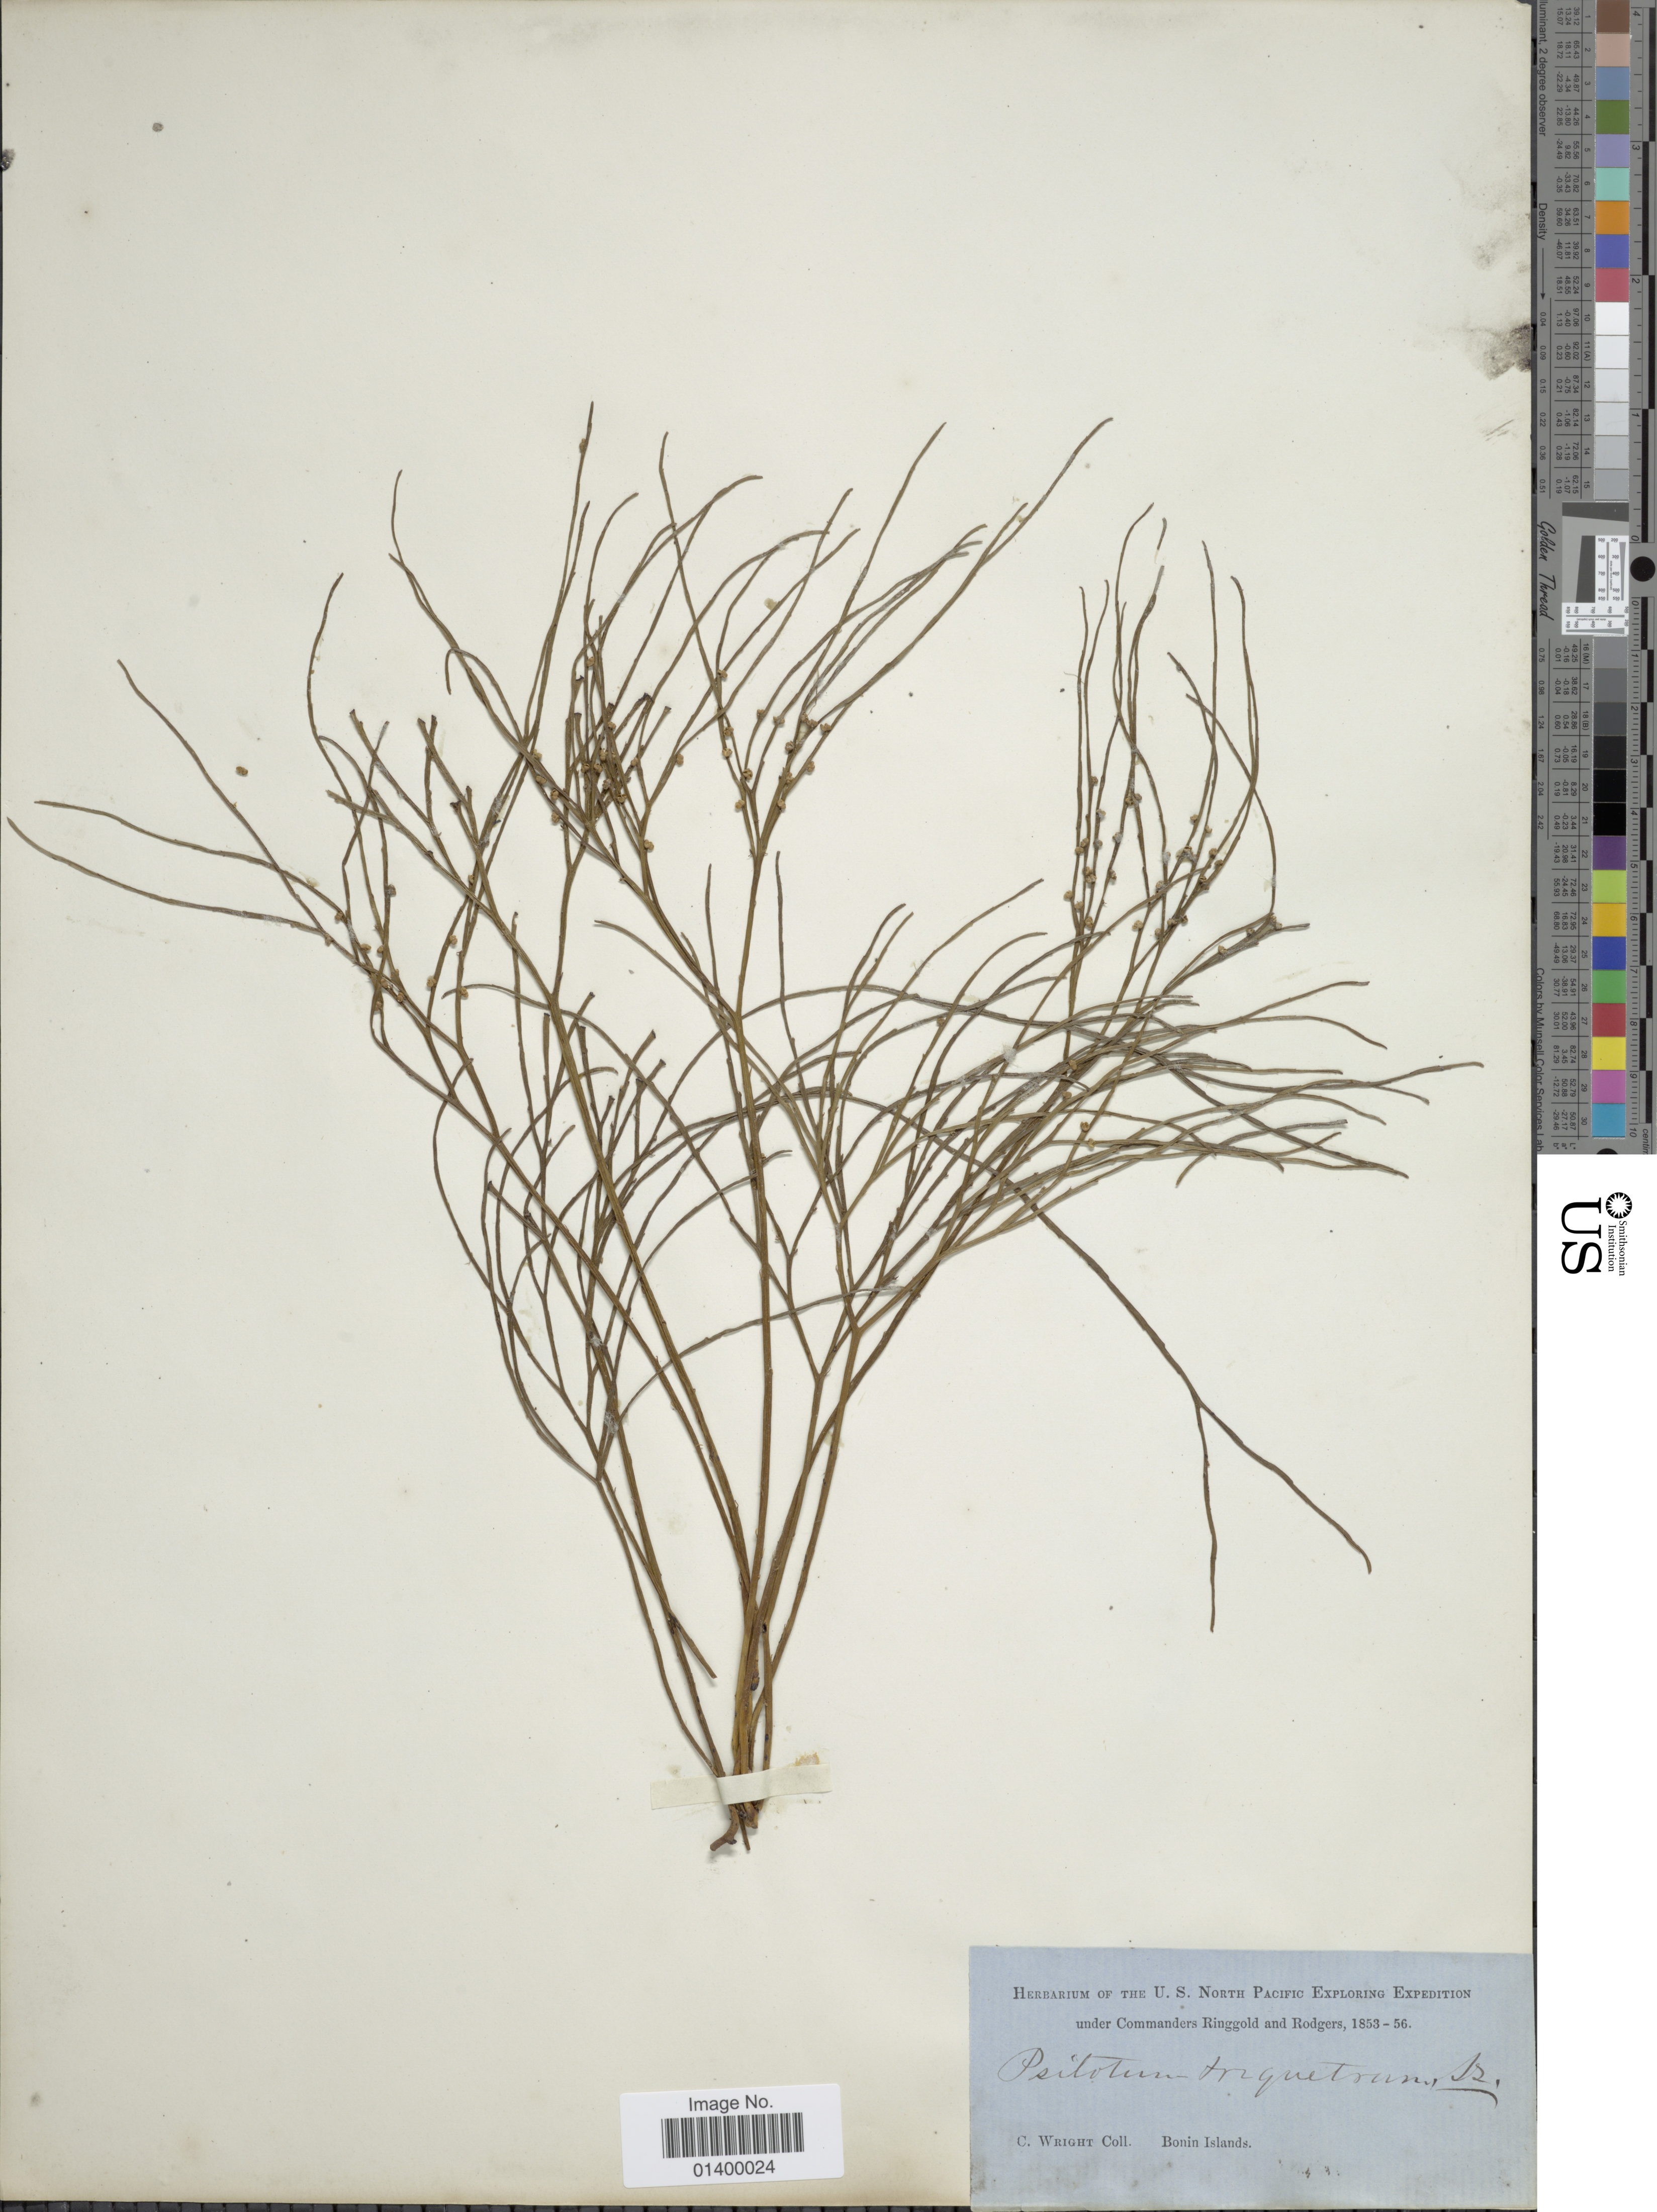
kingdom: Plantae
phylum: Tracheophyta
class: Polypodiopsida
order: Psilotales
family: Psilotaceae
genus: Psilotum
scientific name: Psilotum nudum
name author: (L.) P. Beauv.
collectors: C. Wright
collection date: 1853/1856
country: Japan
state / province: Tokyo, Federal City of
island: Bonin Islands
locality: Bonin Islands